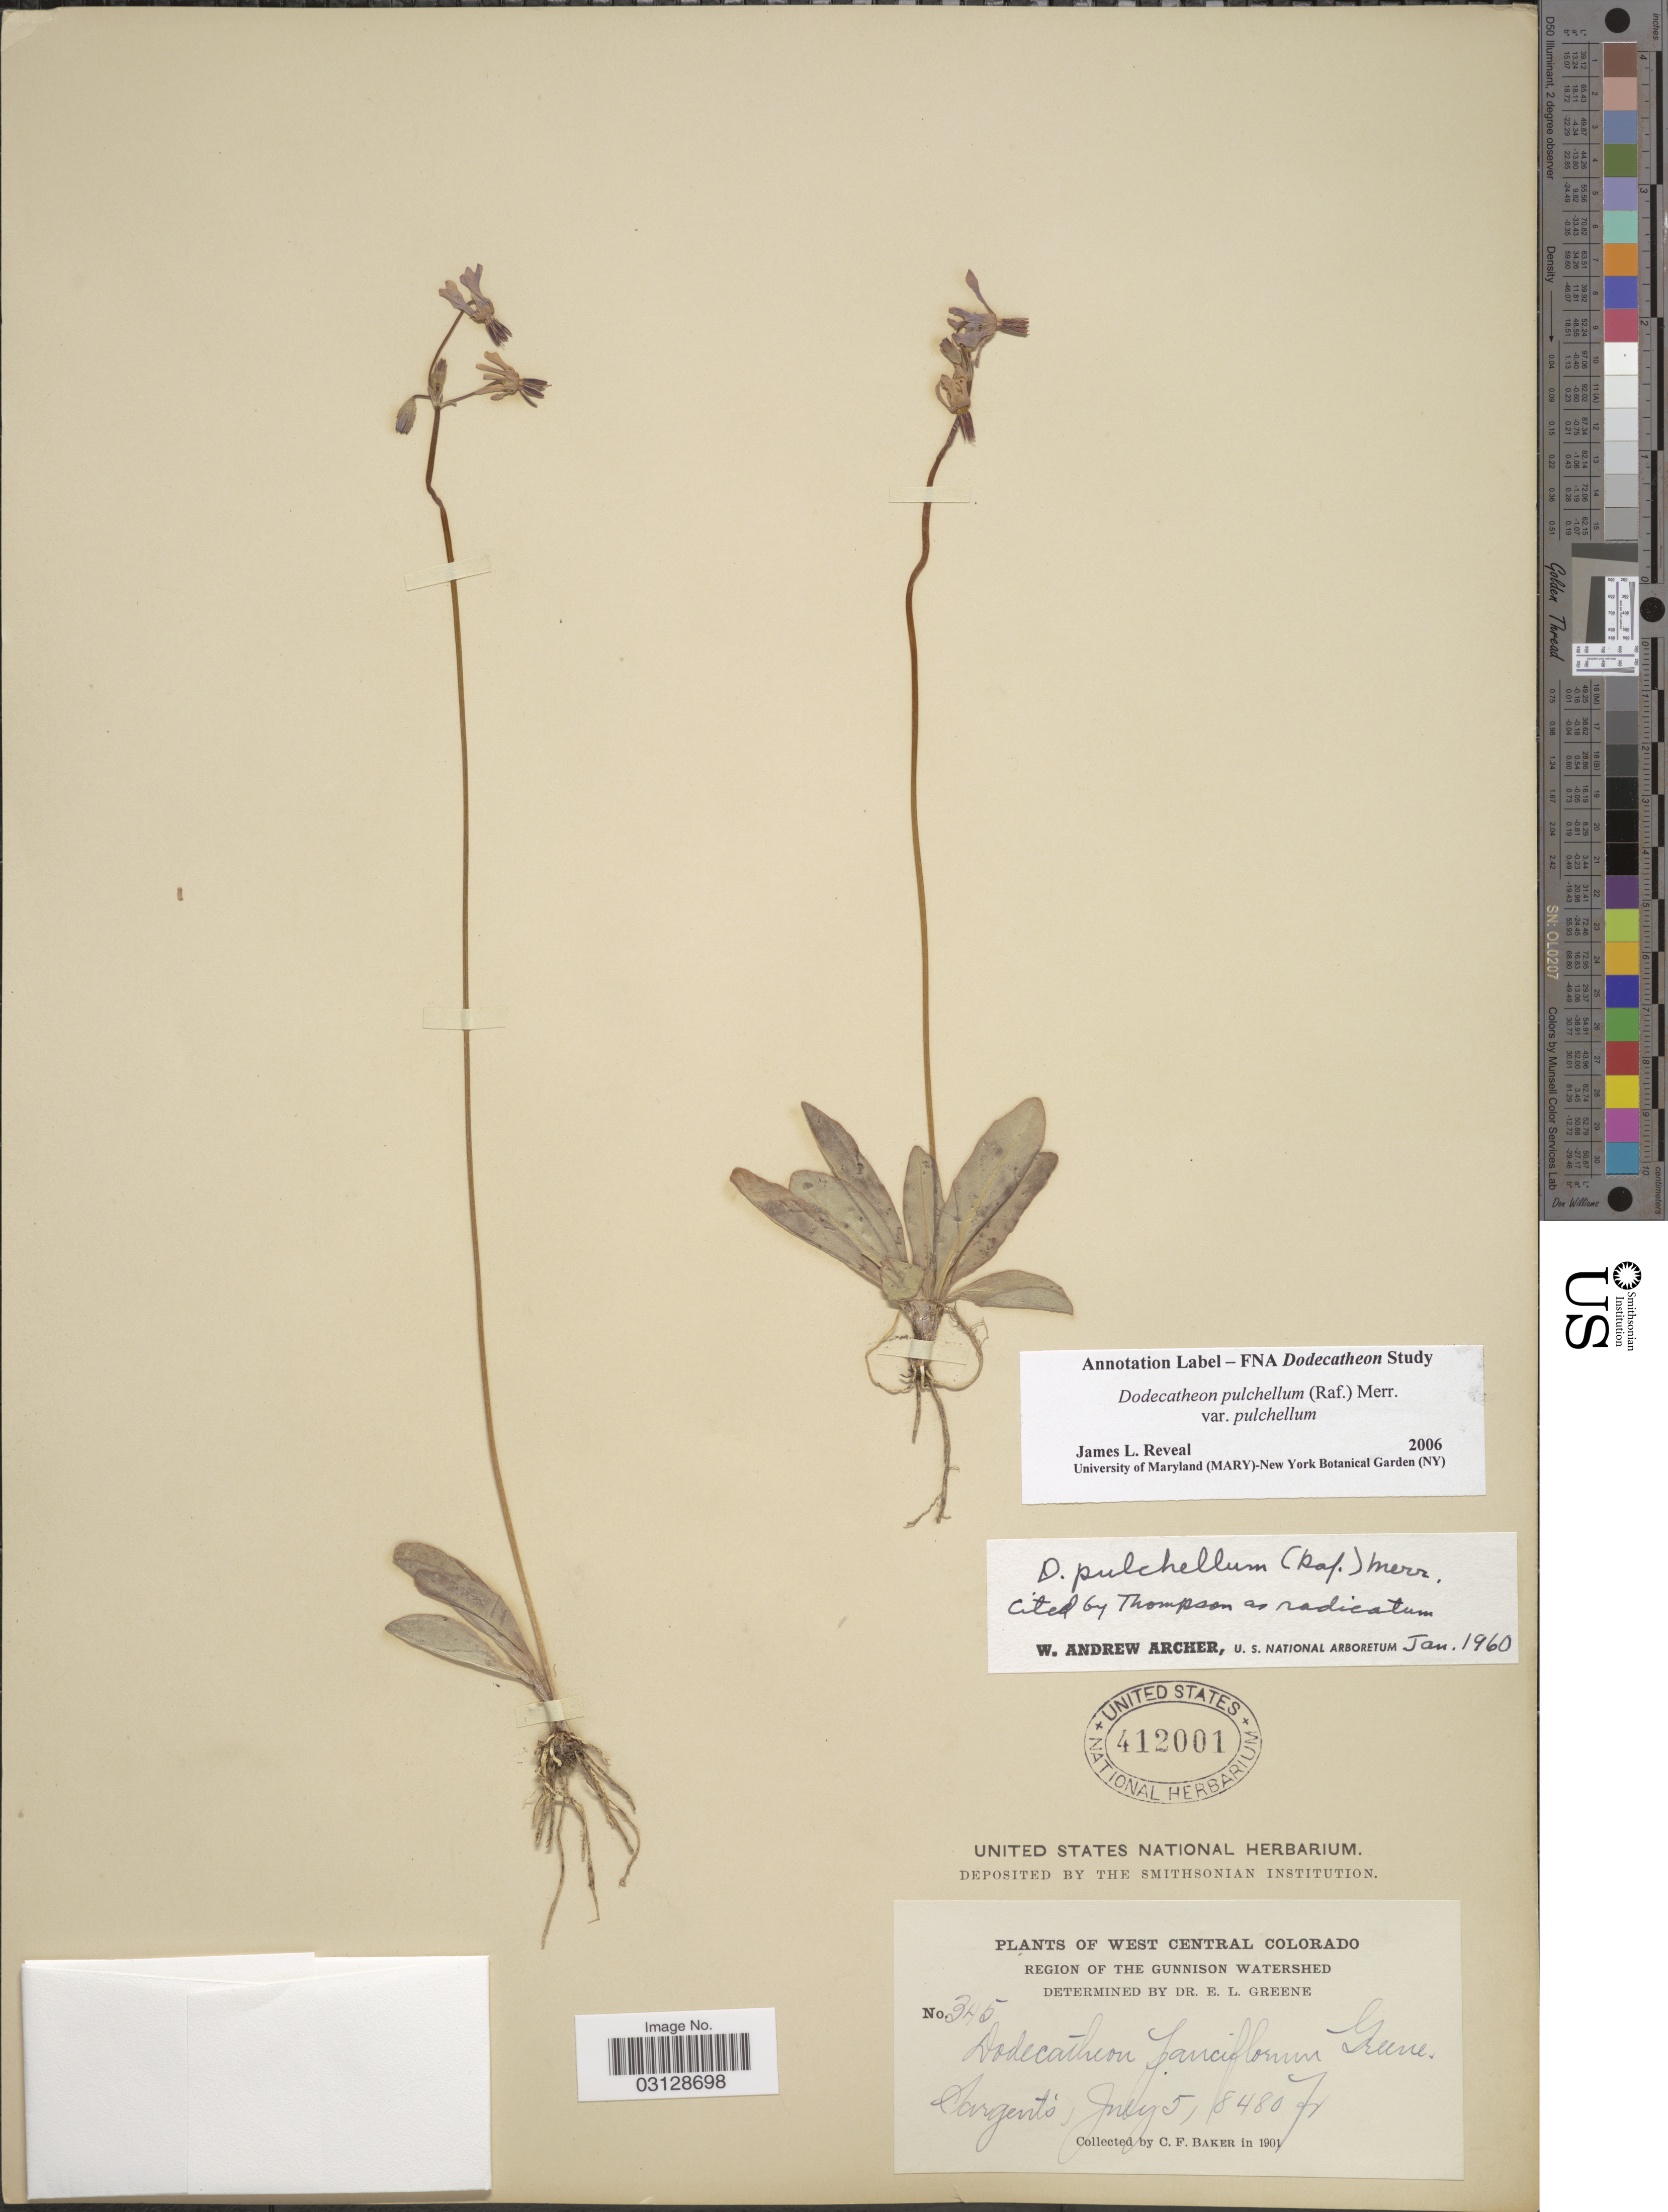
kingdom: Plantae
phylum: Tracheophyta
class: Magnoliopsida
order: Ericales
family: Primulaceae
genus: Dodecatheon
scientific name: Dodecatheon pulchellum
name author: (Raf.) Merr.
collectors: C. F. Baker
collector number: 345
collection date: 1901-07-05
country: United States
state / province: Colorado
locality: West Central Colorado. Region of the Gunnison Watershed. Sargent's.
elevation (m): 2585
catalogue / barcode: US 412001